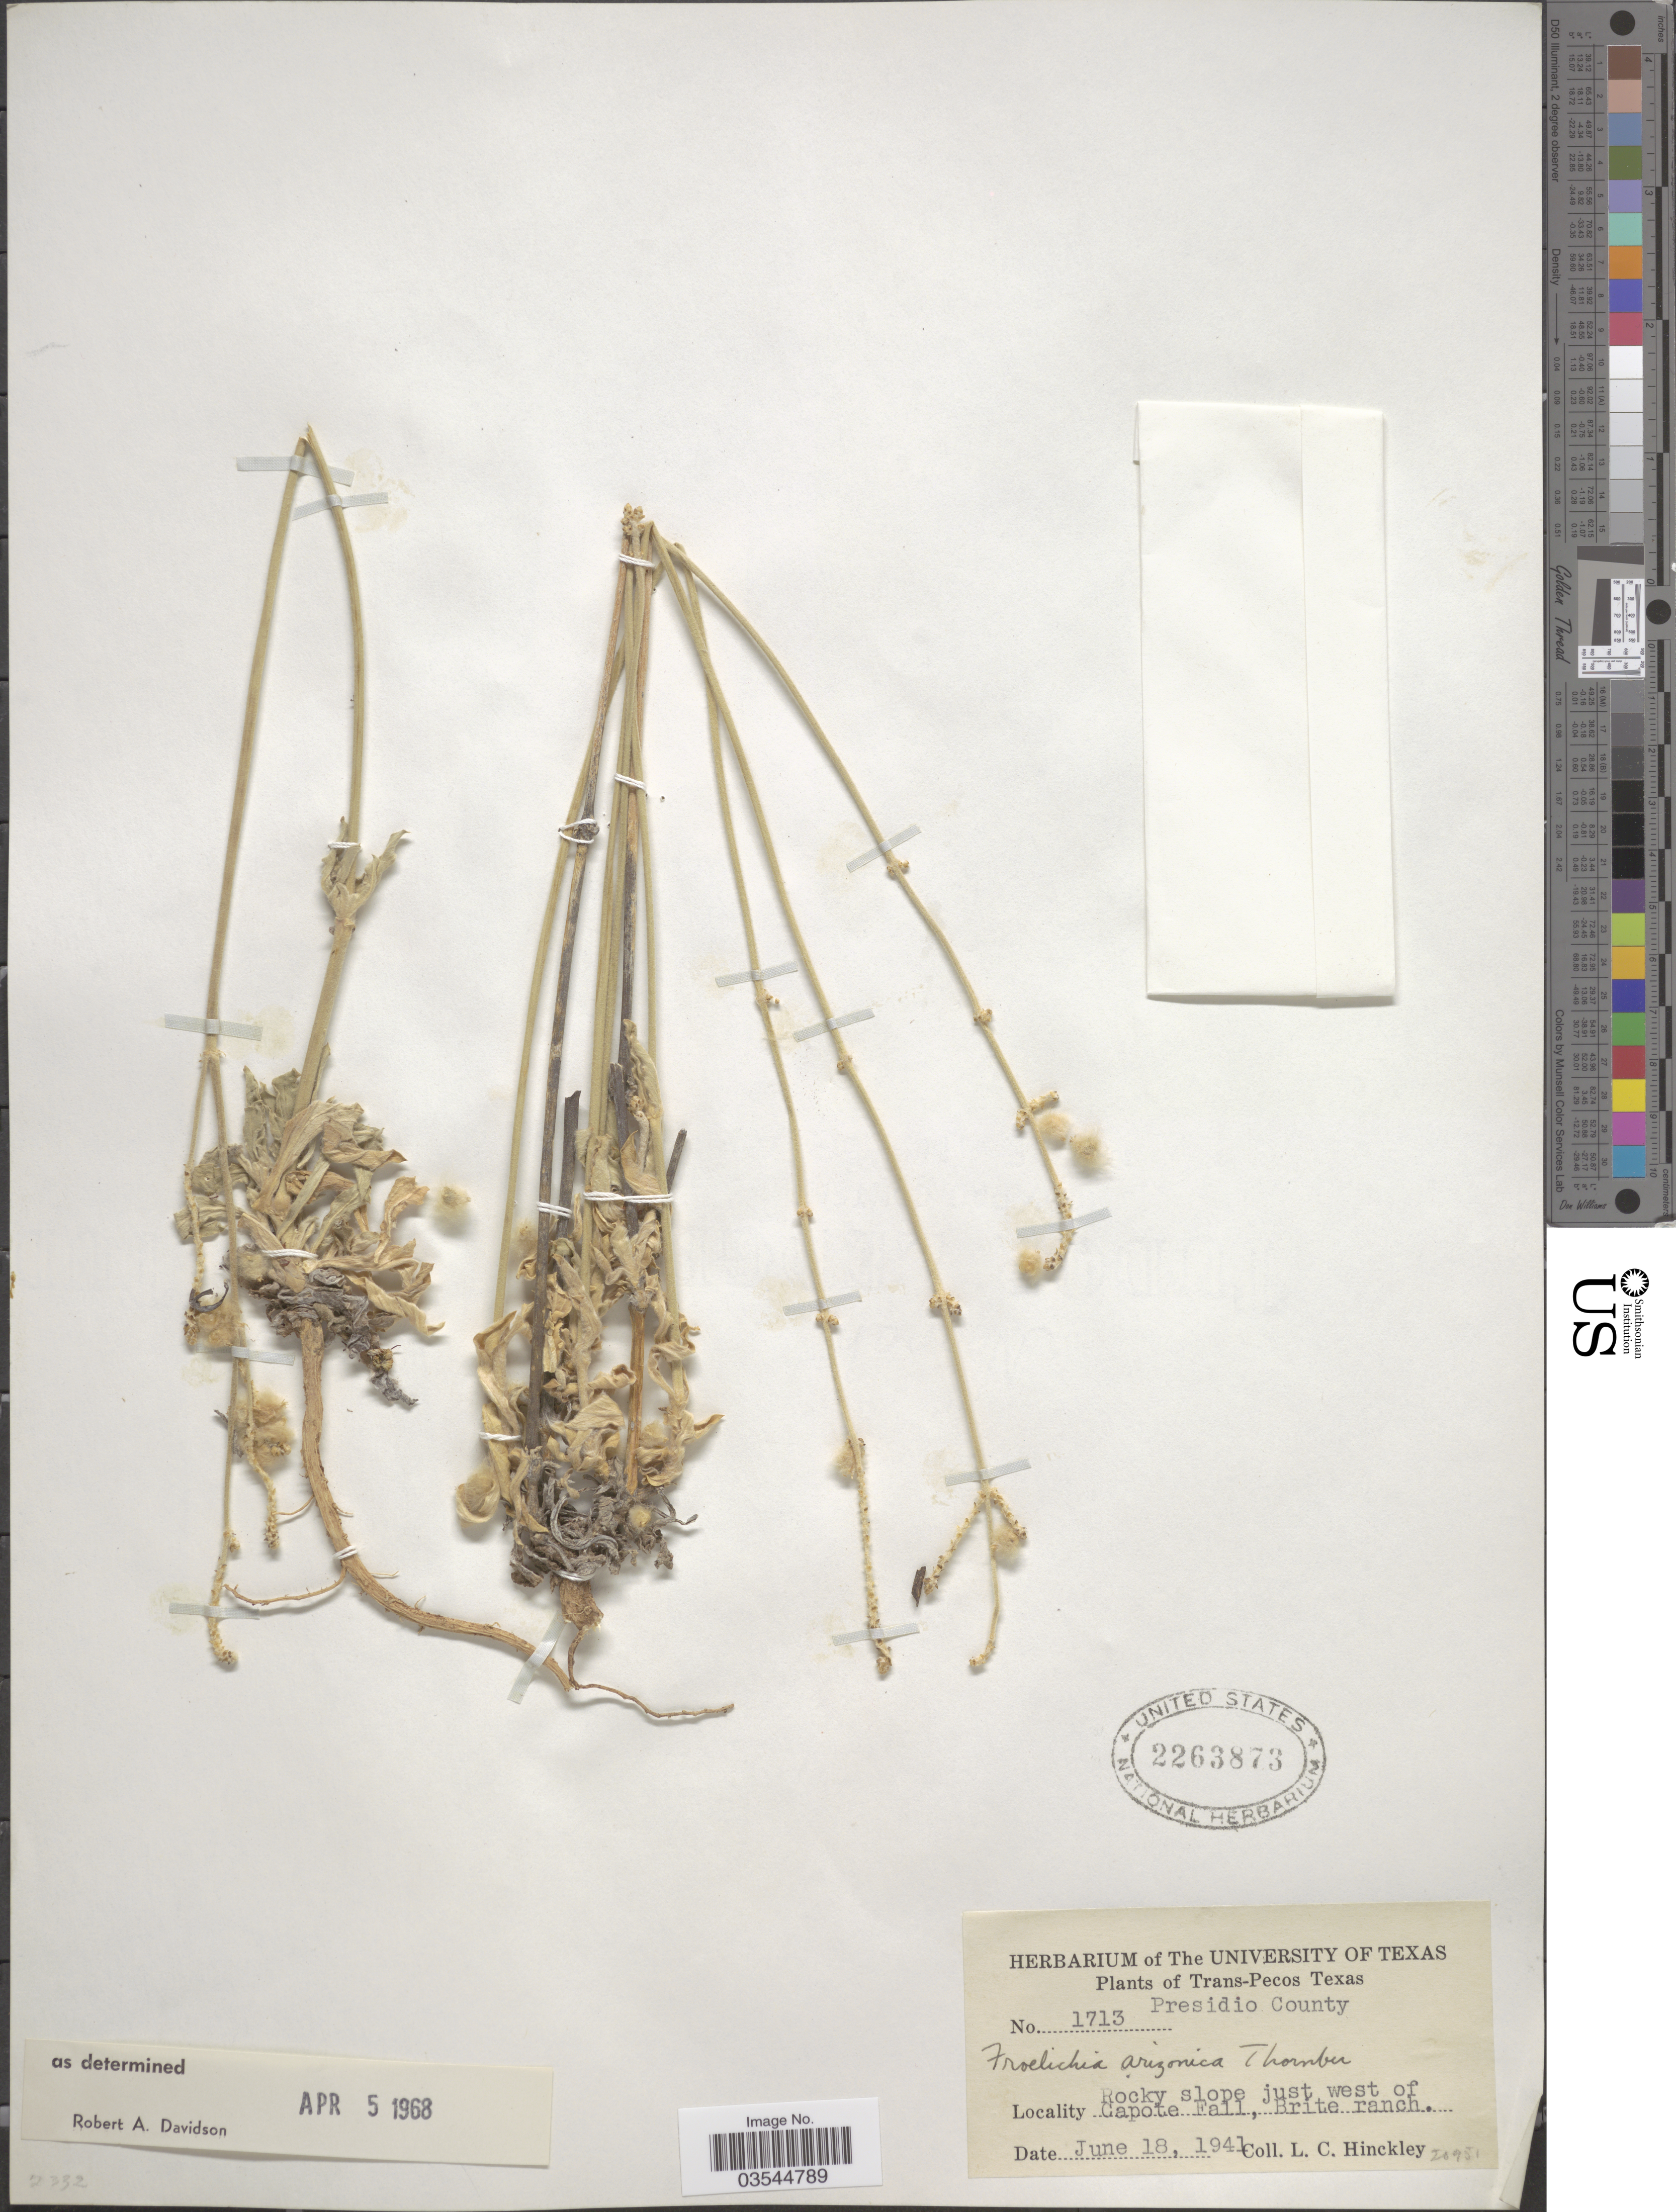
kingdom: Plantae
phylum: Tracheophyta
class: Magnoliopsida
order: Caryophyllales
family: Amaranthaceae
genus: Froelichia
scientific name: Froelichia arizonica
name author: Thornber ex Standl.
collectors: L. Hinckley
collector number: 1713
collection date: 1941-06-18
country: United States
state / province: Texas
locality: Trans-Pecos Texas. Presidio County. Rocky slope just west of Capote Fall, Brite ranch.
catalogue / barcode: US 2263873